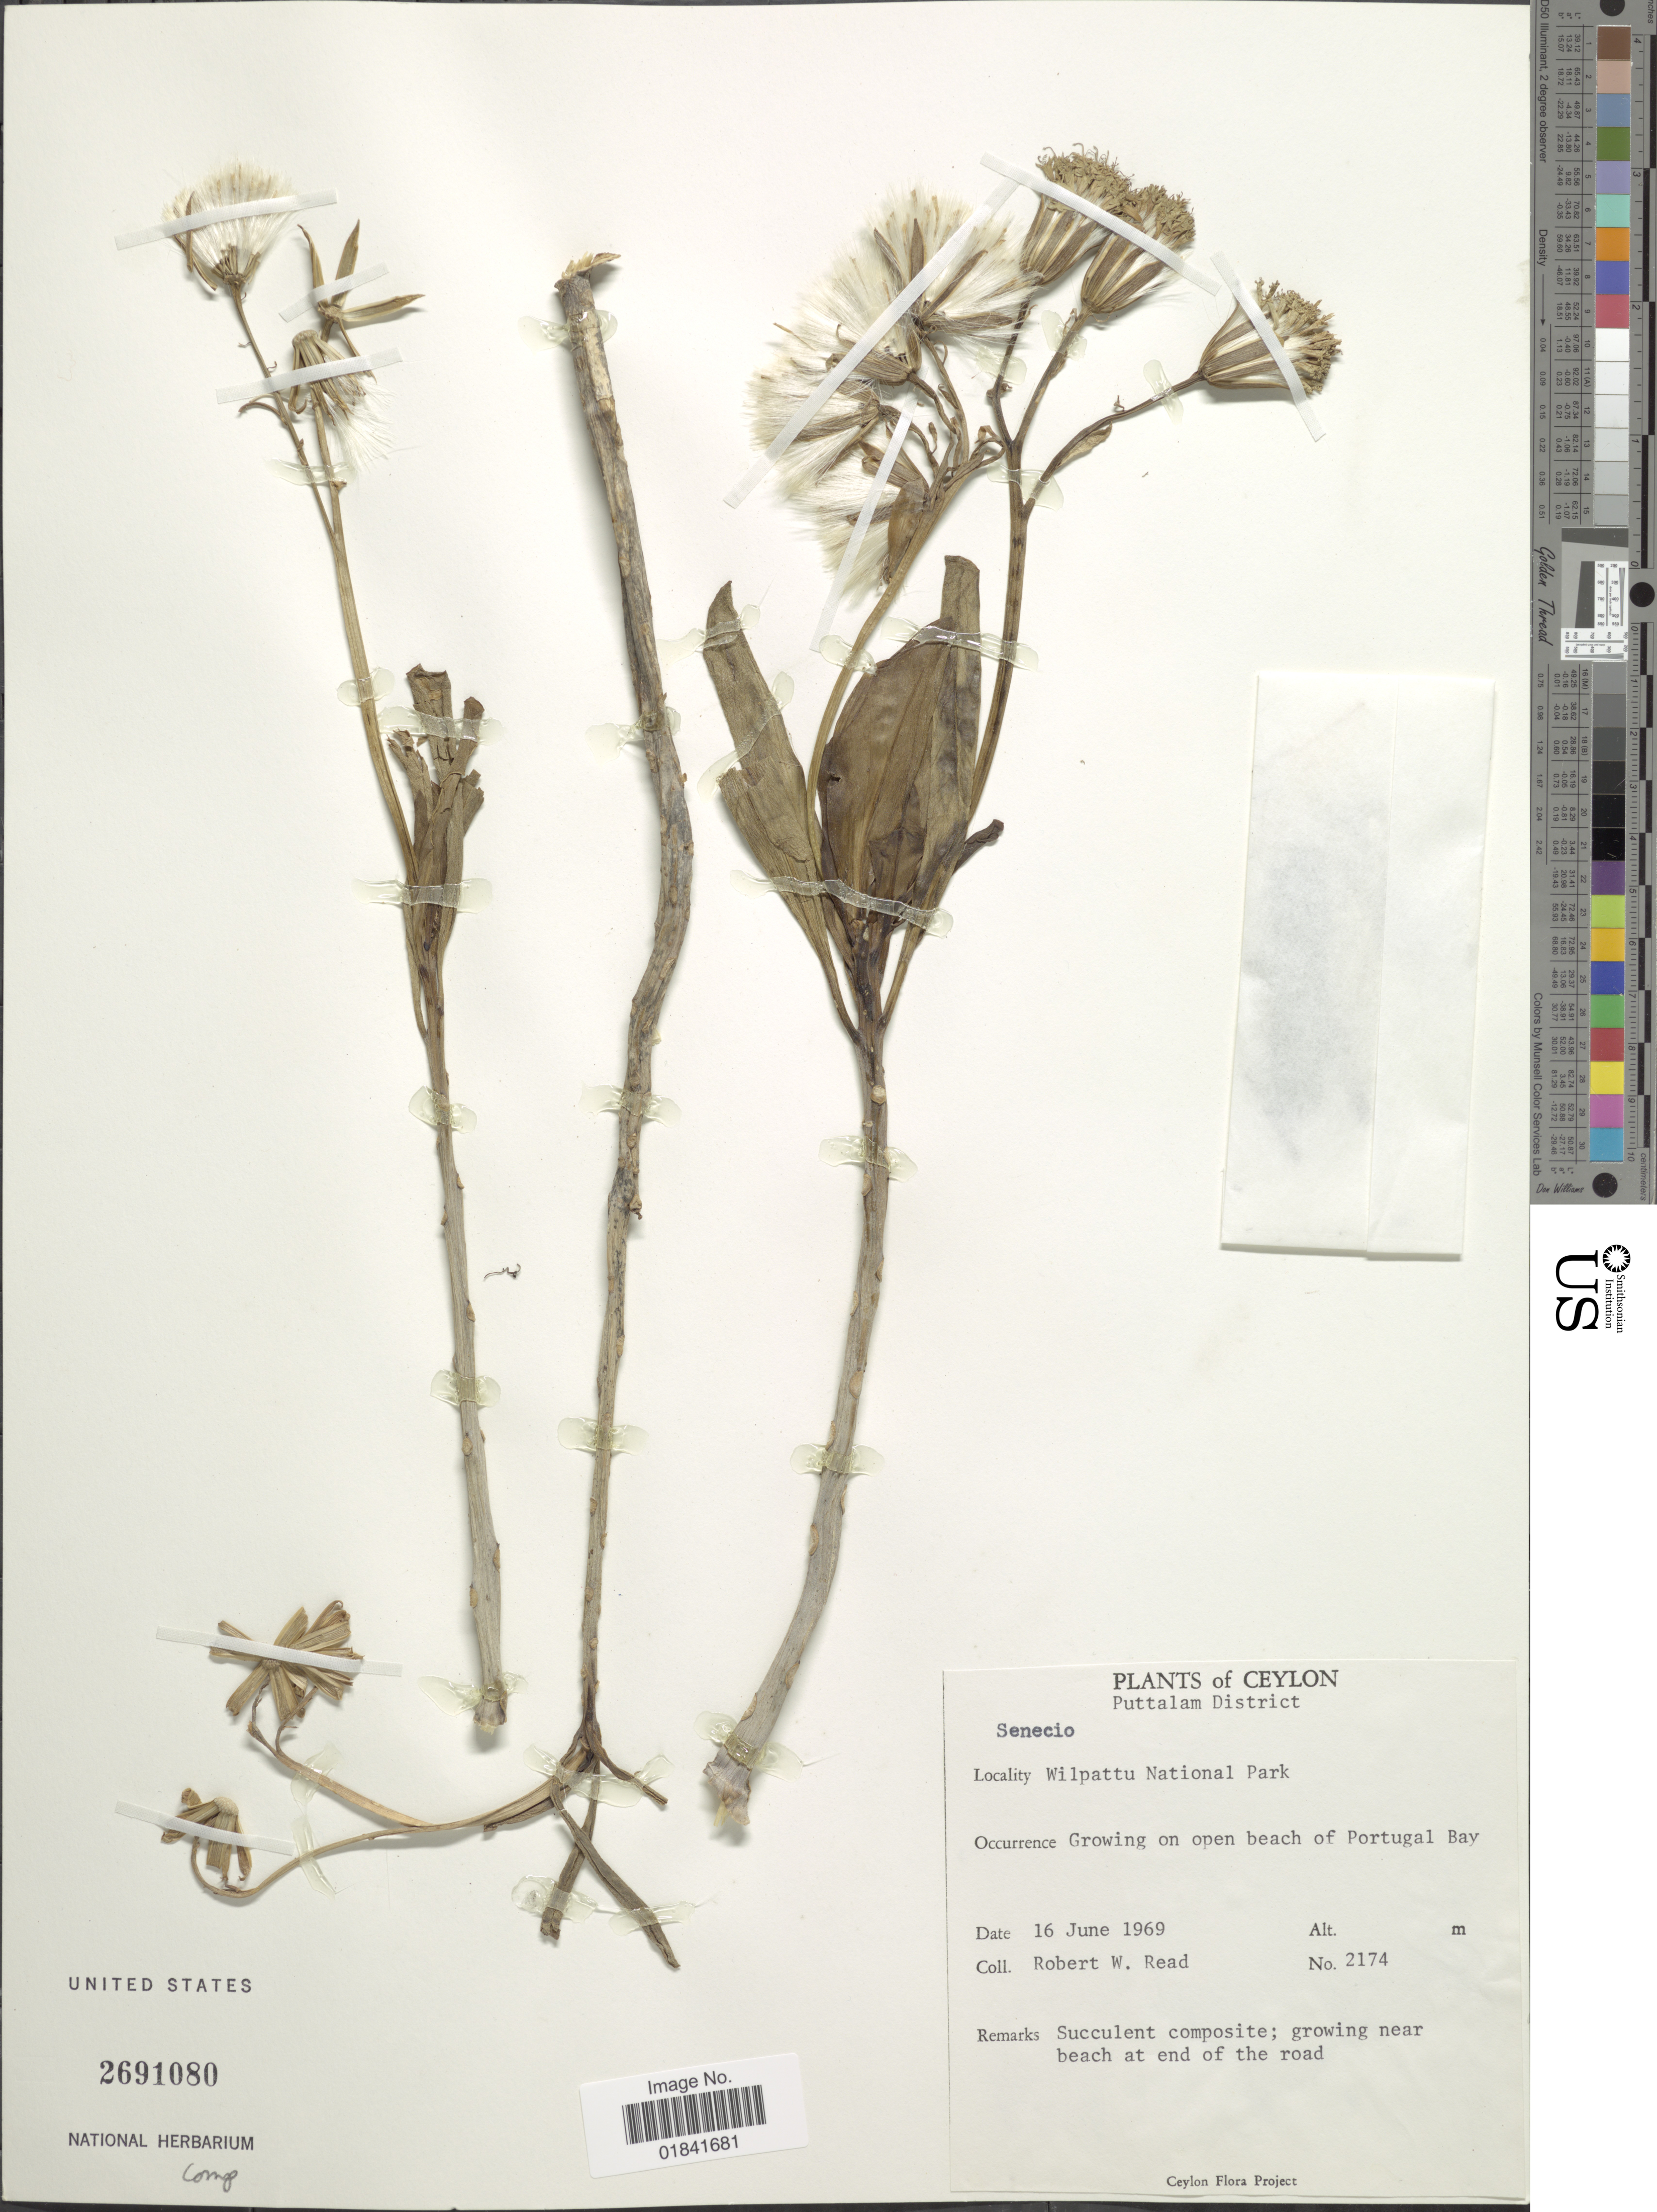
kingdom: Plantae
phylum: Tracheophyta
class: Magnoliopsida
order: Asterales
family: Asteraceae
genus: Senecio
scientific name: Senecio sp.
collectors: R. W. Read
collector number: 2174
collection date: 1969-06-16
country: Sri Lanka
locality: Ceylon, Puttalam District, Wilpattu National Park, Growing on open beach of Portugal Bay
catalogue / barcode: US 2691080